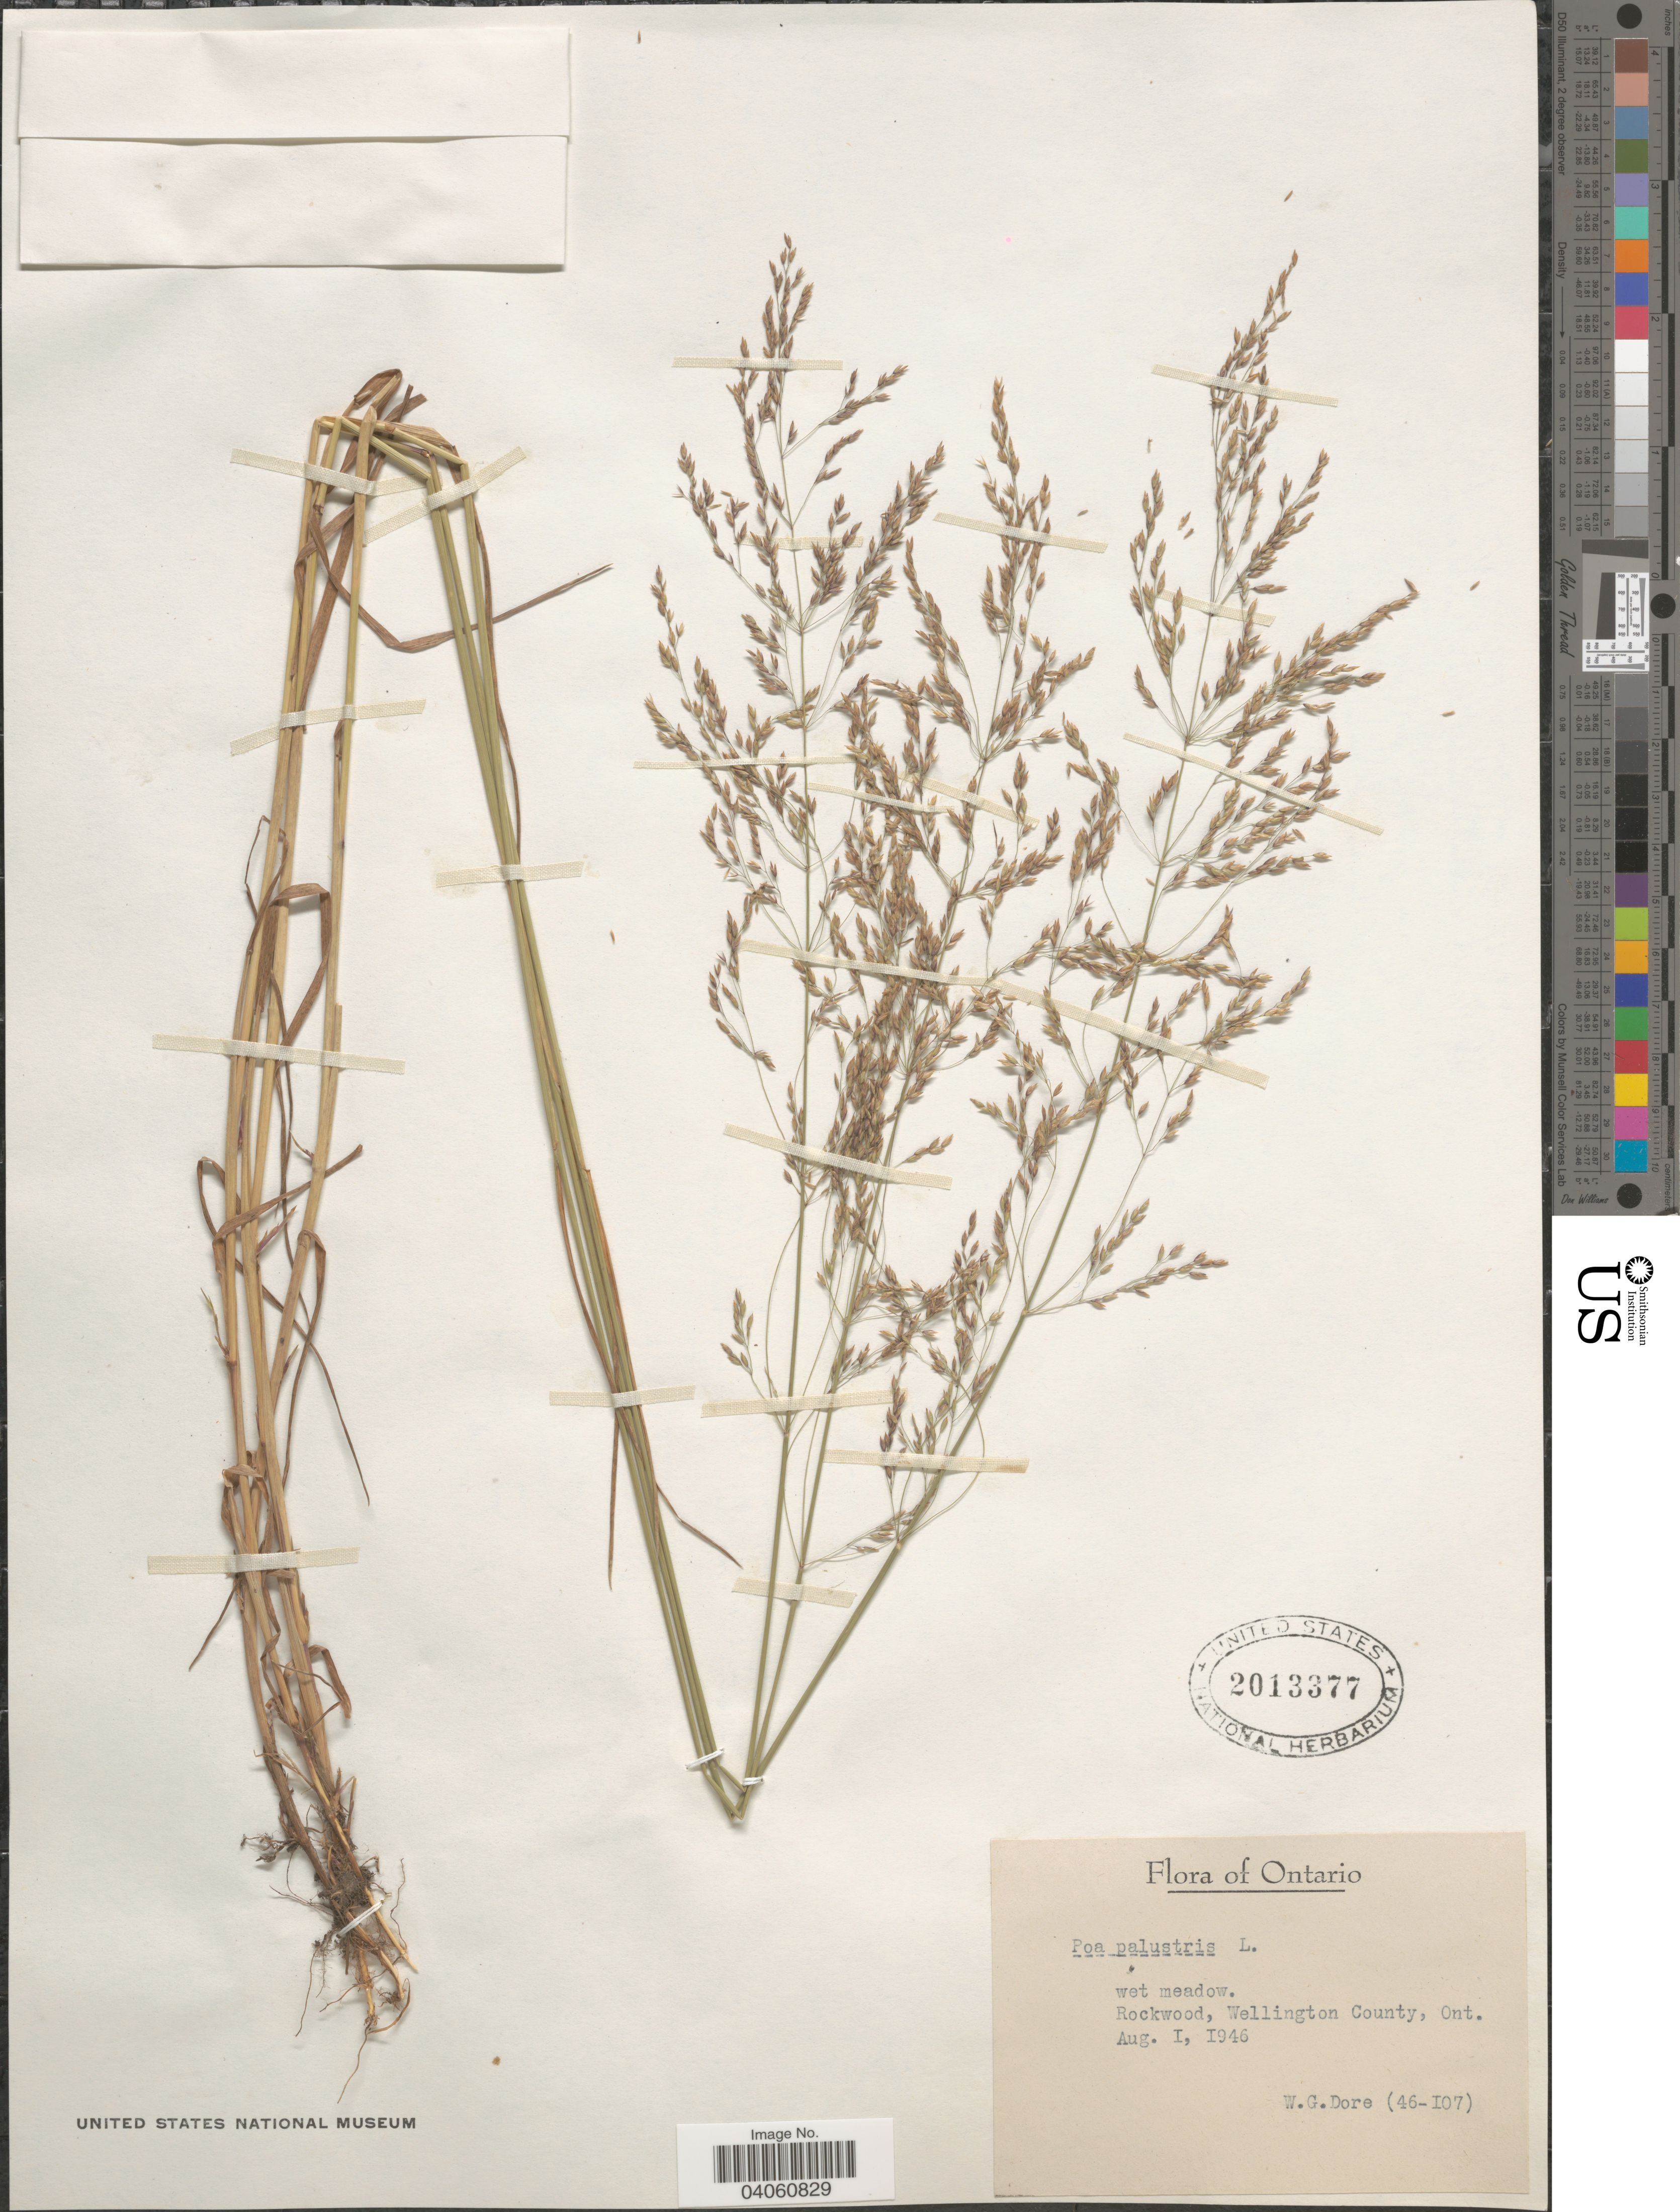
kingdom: Plantae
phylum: Tracheophyta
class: Liliopsida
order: Poales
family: Poaceae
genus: Poa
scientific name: Poa palustris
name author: L.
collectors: W. Dore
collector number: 46-107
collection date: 1946-08-01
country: Canada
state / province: Ontario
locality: Rockwood, Wellington County.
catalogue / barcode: US 2013377